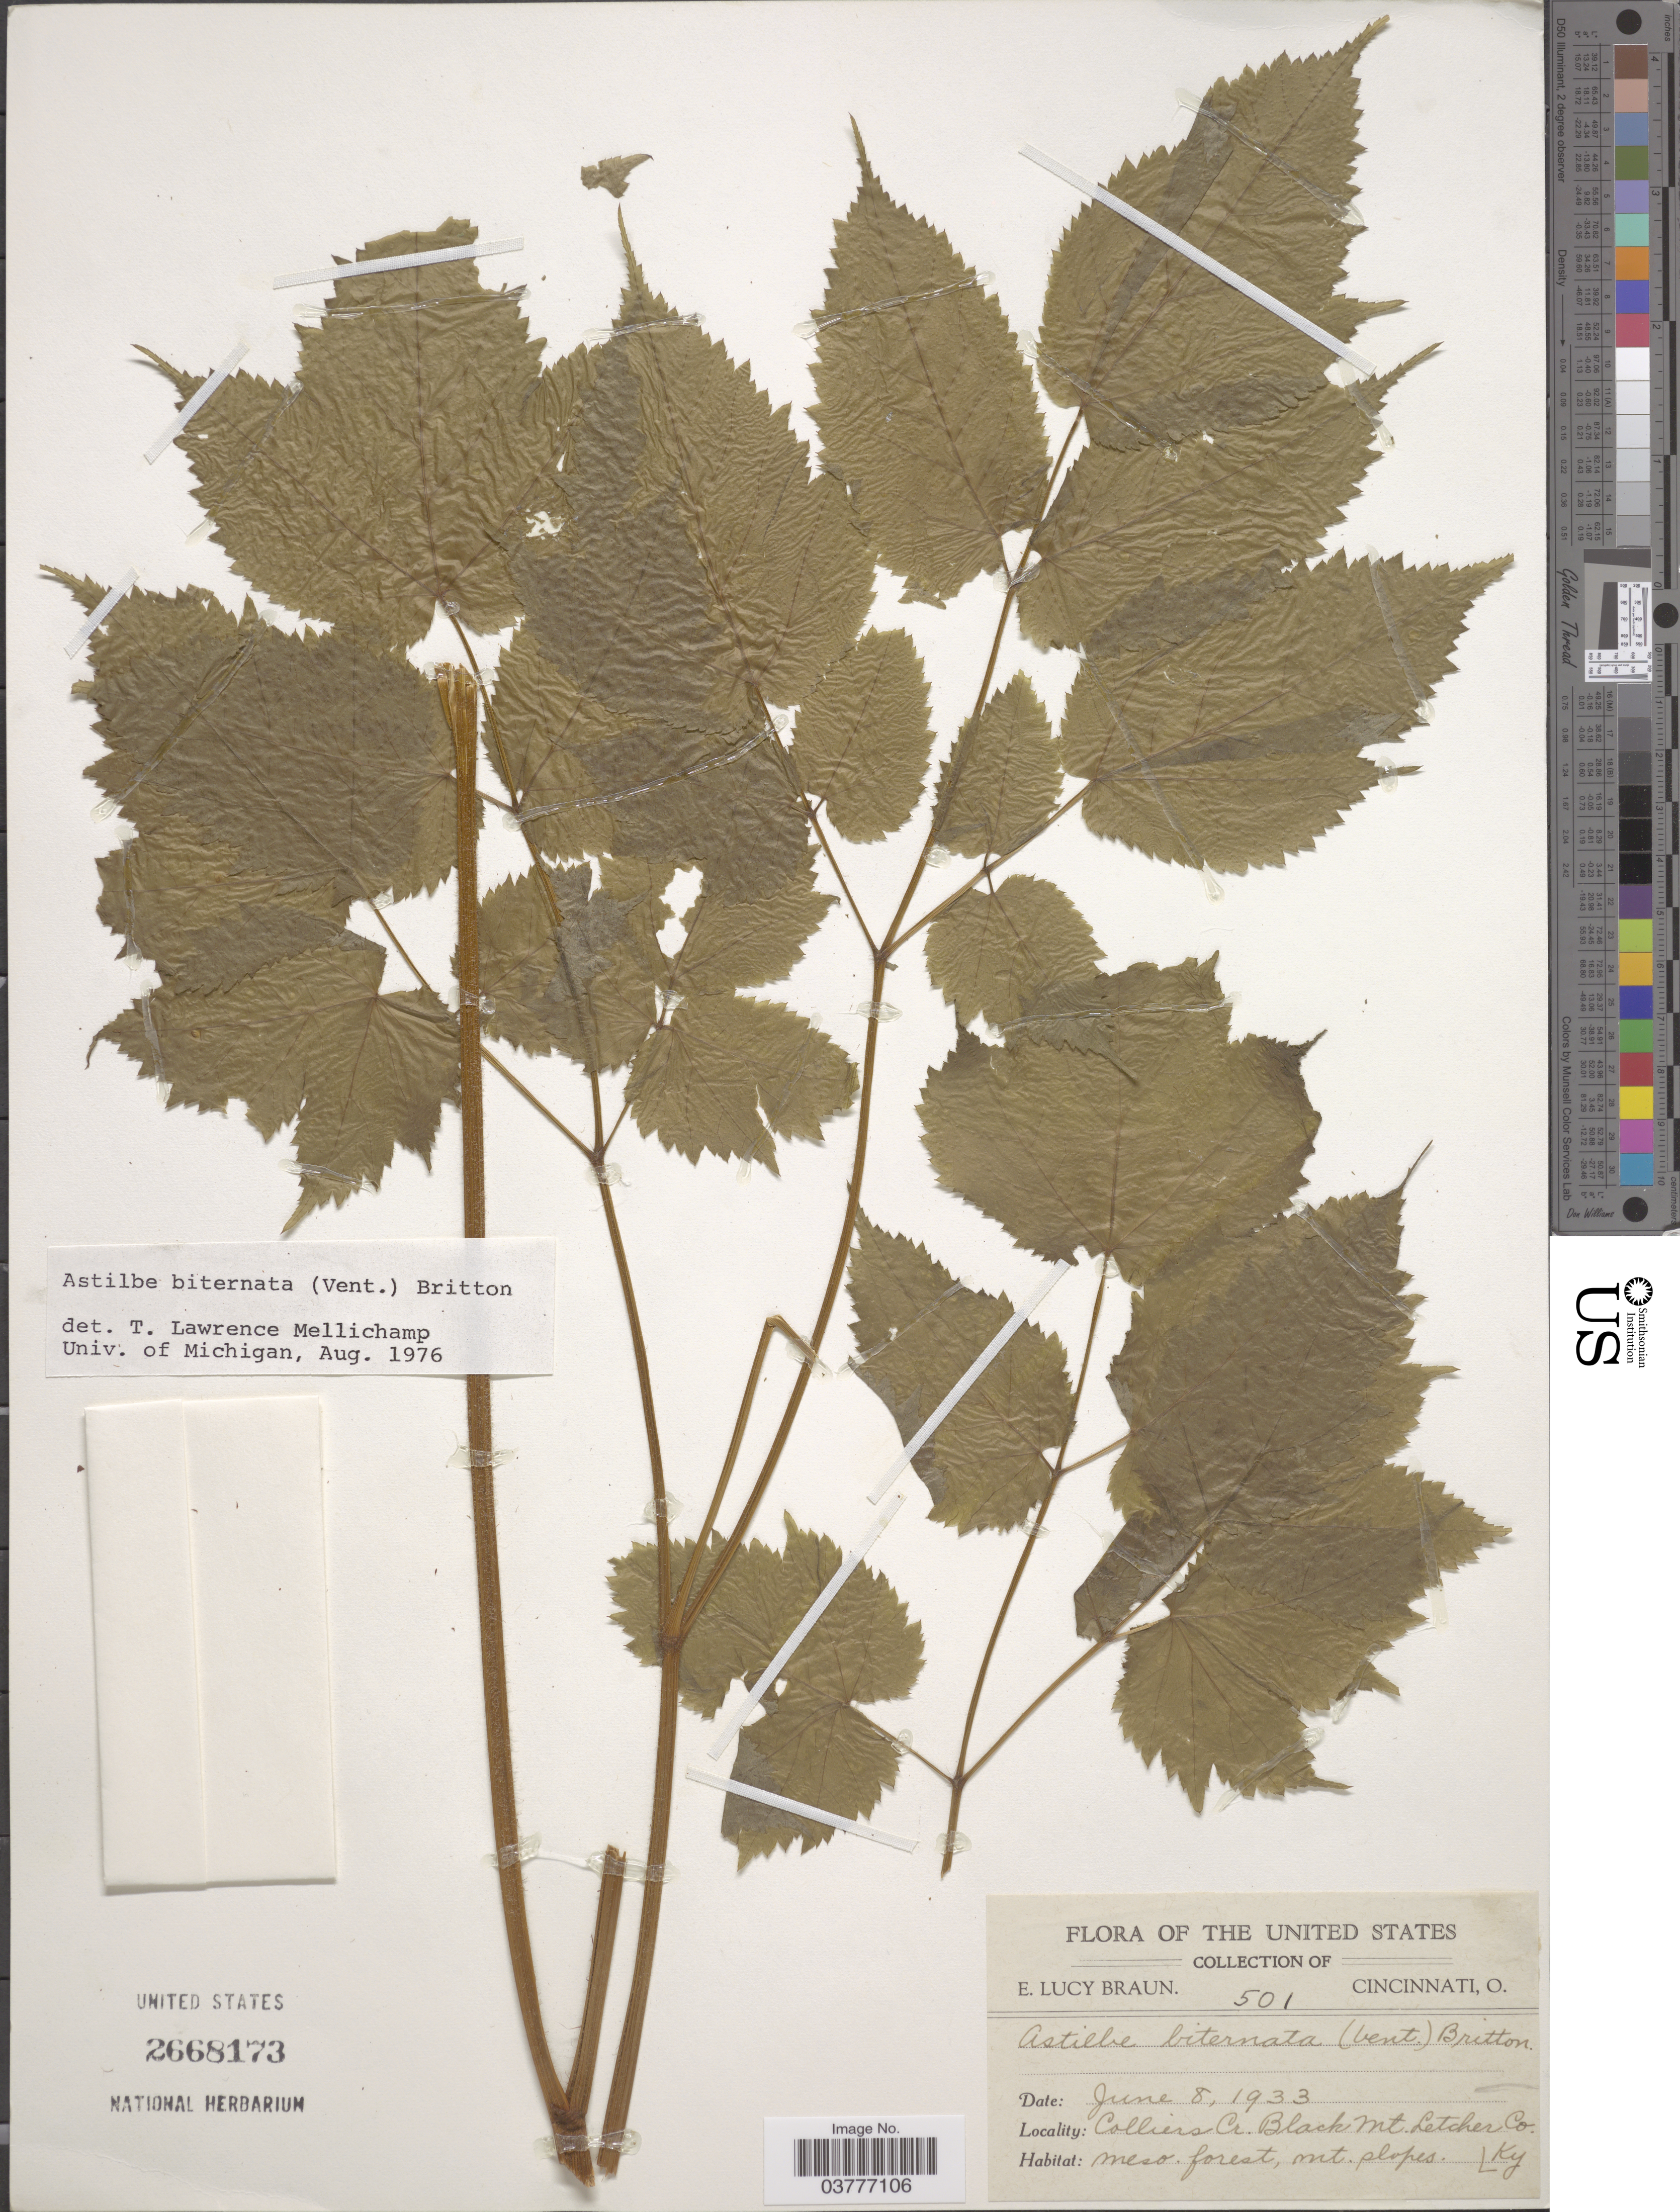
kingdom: Plantae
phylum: Tracheophyta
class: Magnoliopsida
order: Saxifragales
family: Saxifragaceae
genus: Astilbe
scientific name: Astilbe biternata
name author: (Vent.) Britton ex Kearney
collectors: E. L. Braun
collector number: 501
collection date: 1933-06-08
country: United States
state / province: Kentucky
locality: Colliers Cr. Black Mt. Letcher Co. Mt. slopes.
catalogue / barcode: US 2668173